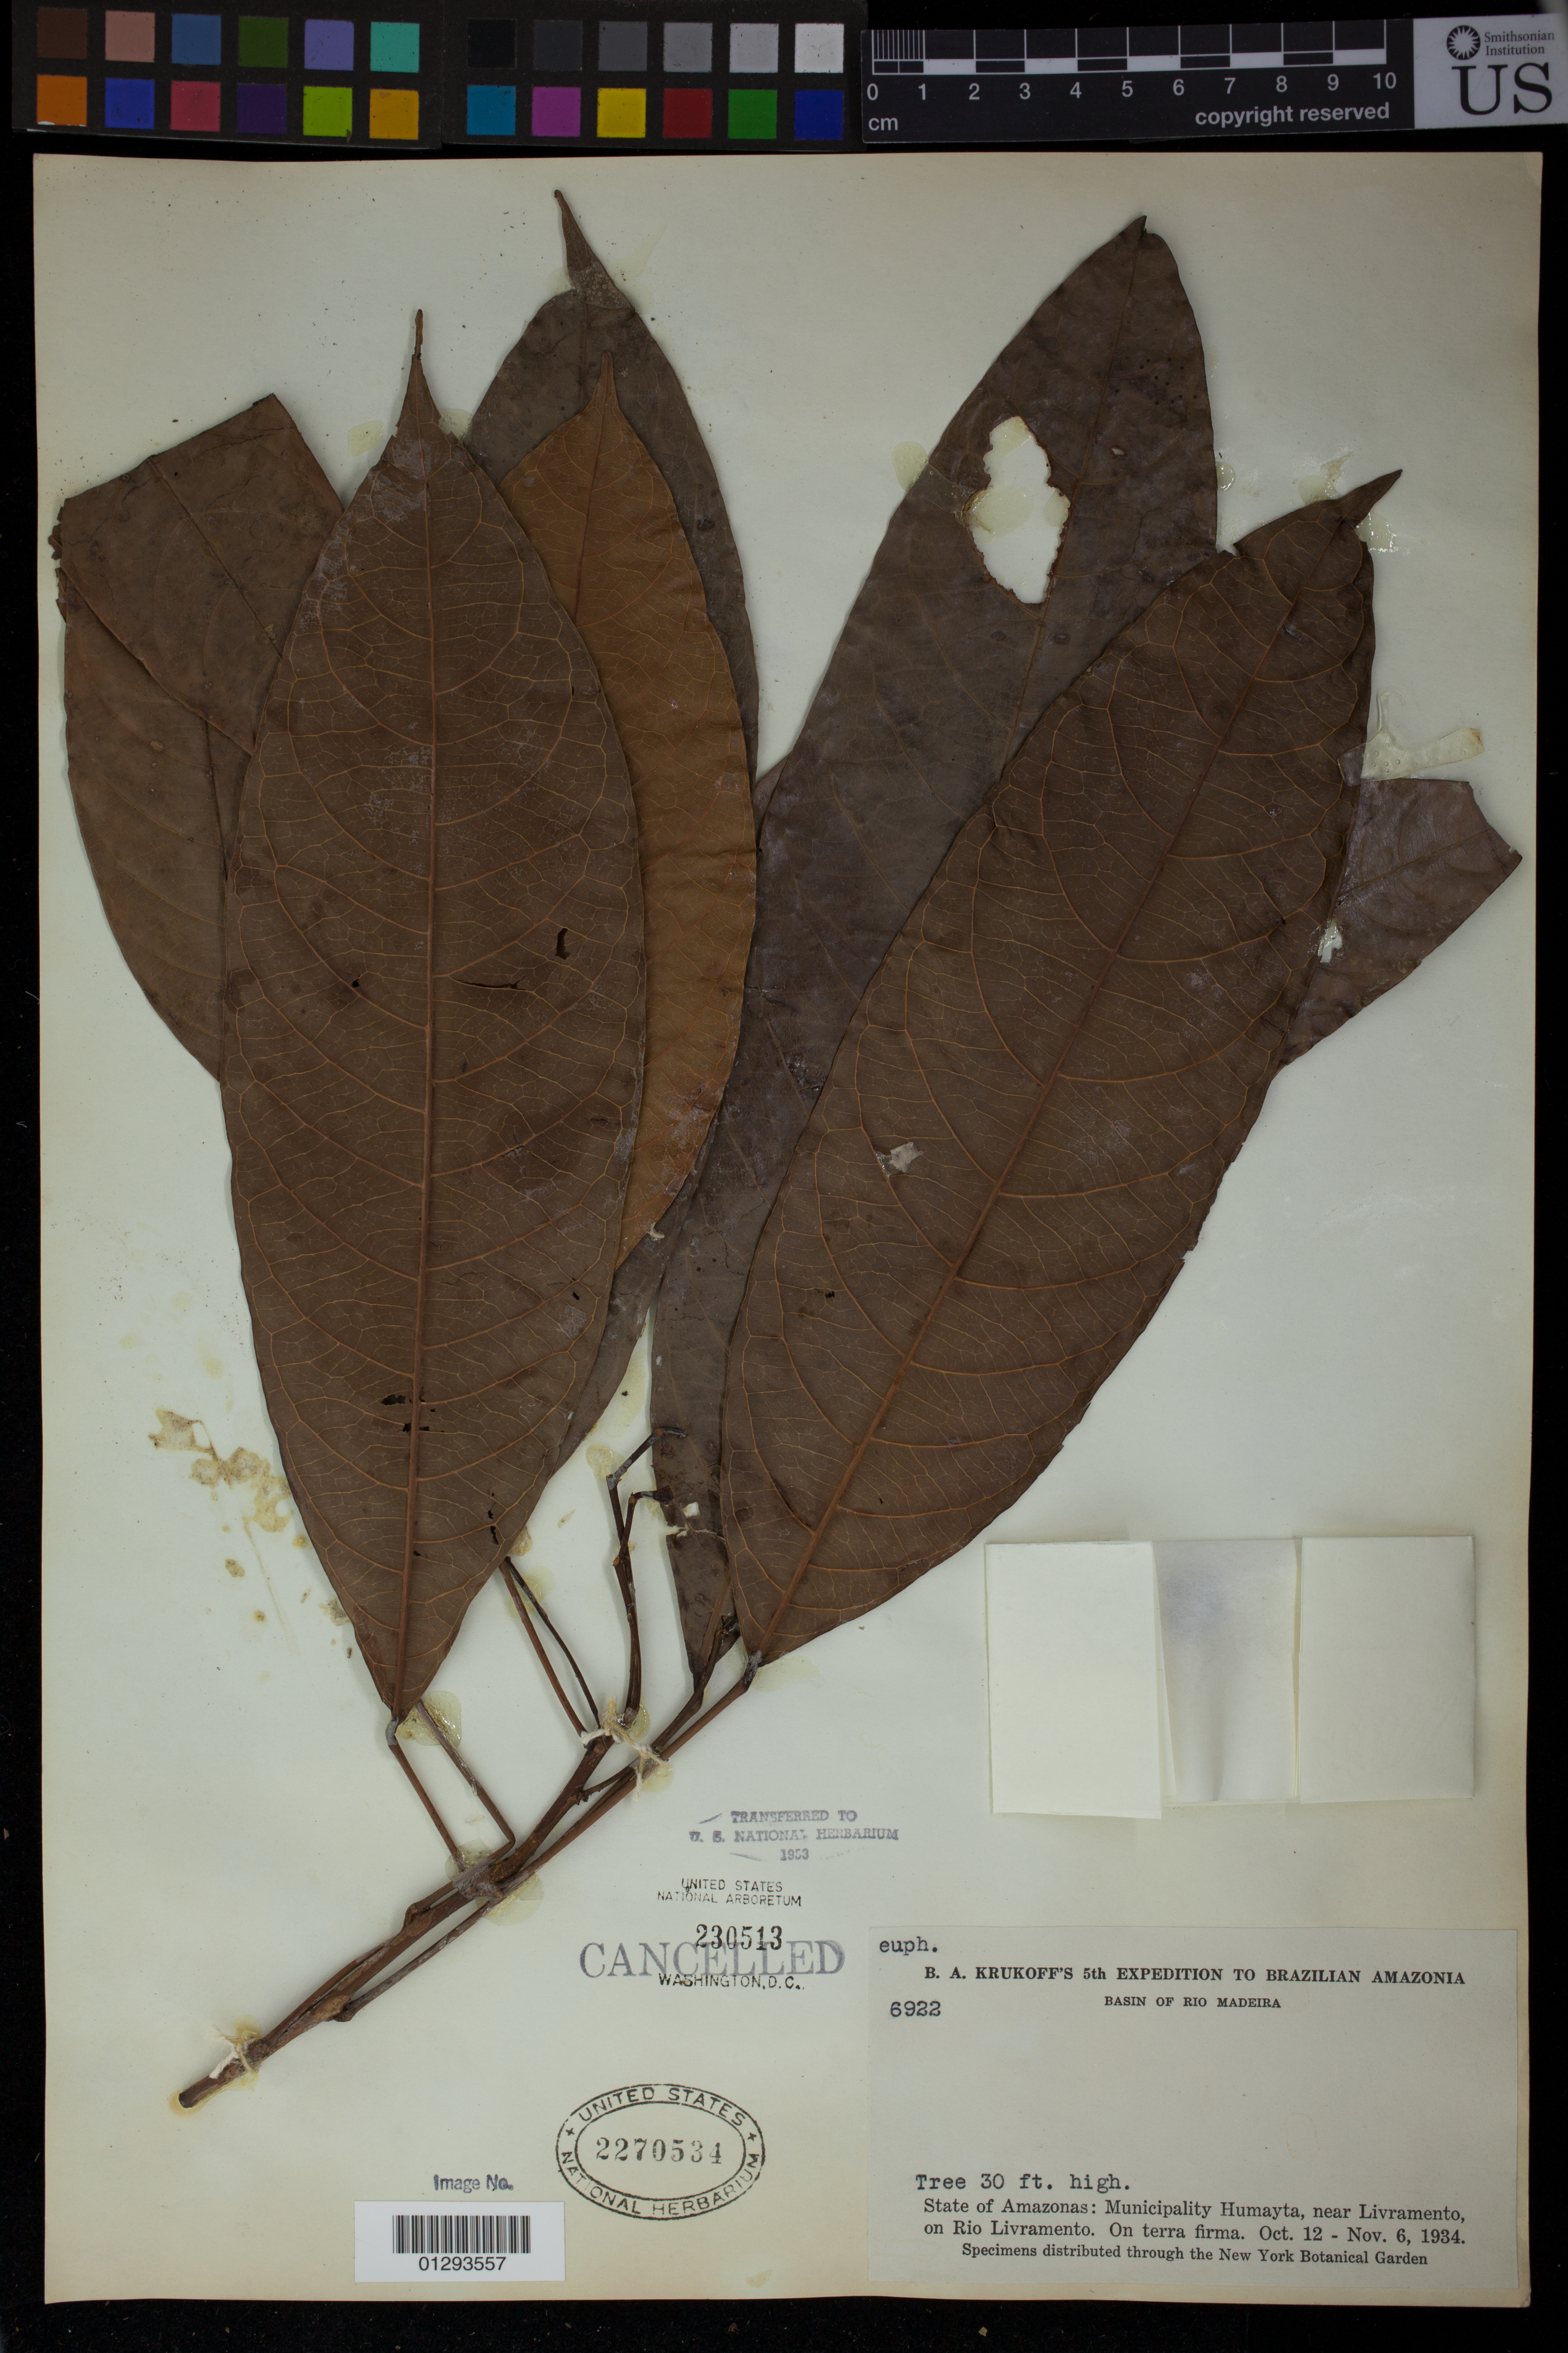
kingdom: Plantae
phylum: Tracheophyta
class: Magnoliopsida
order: Malpighiales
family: Euphorbiaceae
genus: Senefeldera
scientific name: Senefeldera sp.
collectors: B. A. Krukoff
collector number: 6922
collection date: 1934-10-12/1934-11-06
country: Brazil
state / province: Amazonas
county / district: Humayta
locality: Basin of Rio Madeira, near Livramento, on Rio Livramento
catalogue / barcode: US 2270534